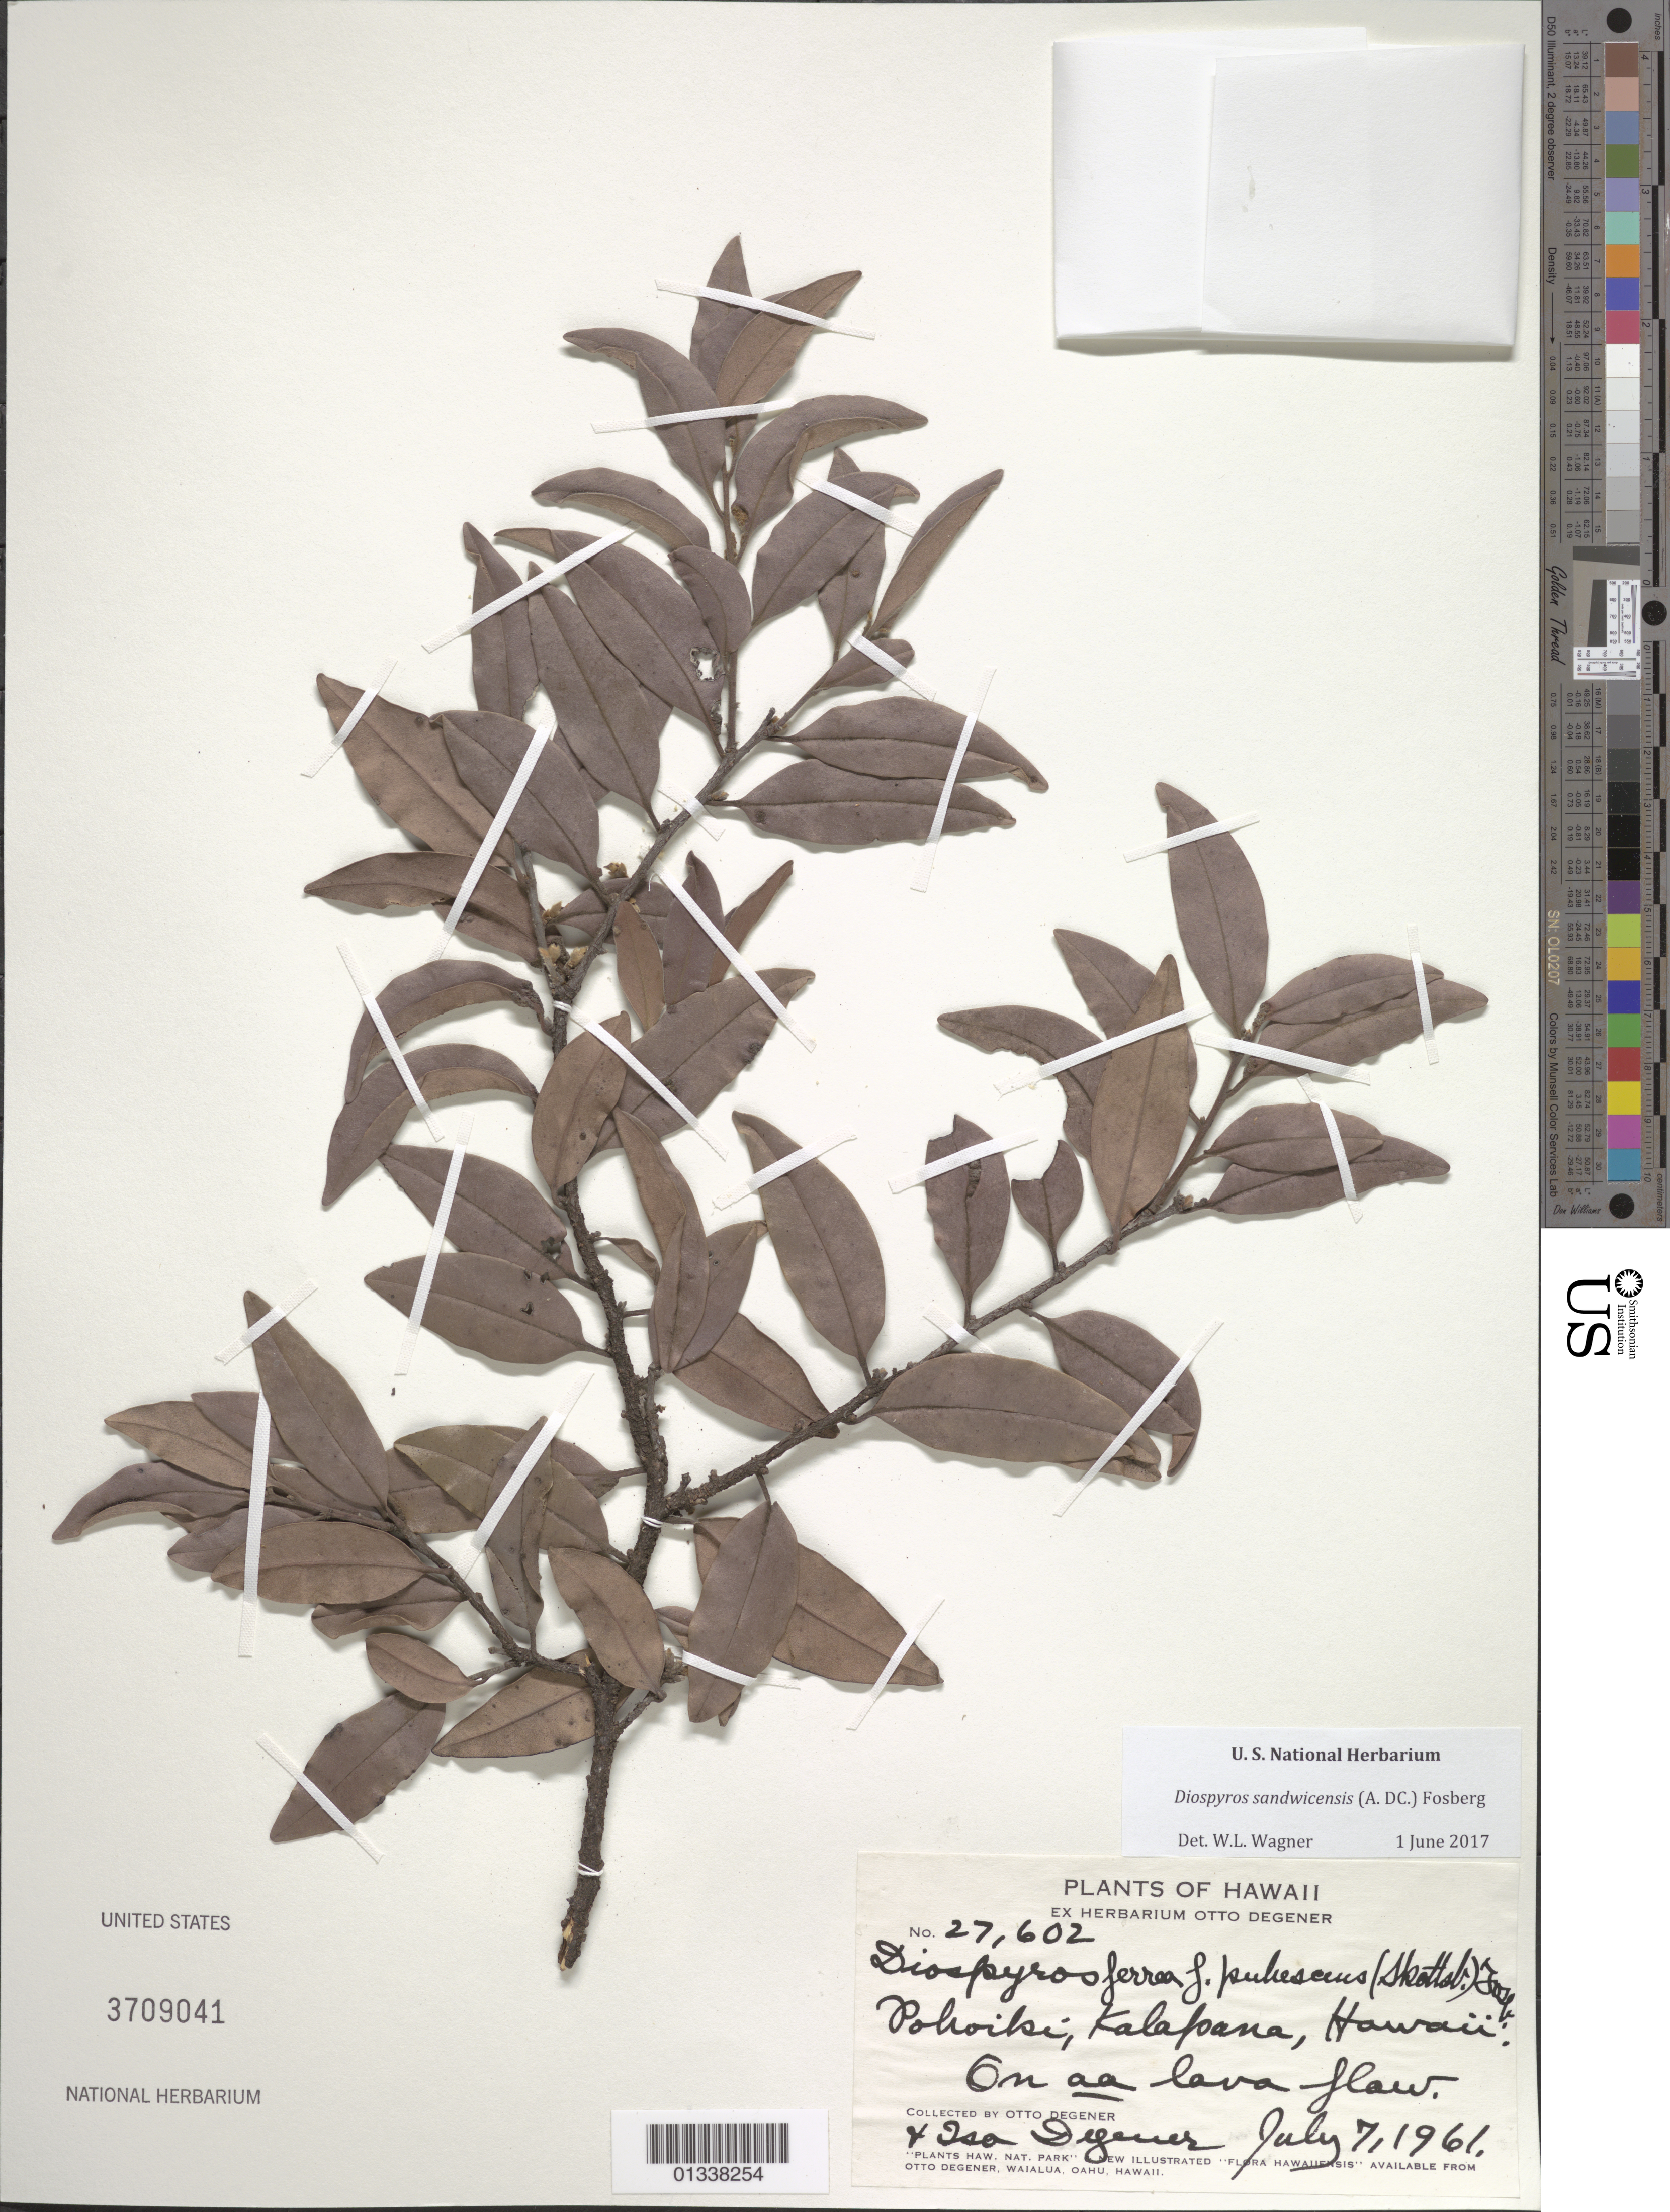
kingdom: Plantae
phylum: Tracheophyta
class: Magnoliopsida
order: Ericales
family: Ebenaceae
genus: Diospyros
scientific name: Diospyros sandwicensis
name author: (A. DC.) Fosberg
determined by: Wagner, W. L., (BOT), Smithsonian Institution - National Museum of Natural History (UNITED STATES)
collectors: O. Degener & I. Degener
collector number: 27602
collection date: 1961-07-07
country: United States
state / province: Hawaii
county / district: Hawaii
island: Hawaii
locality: Pohoiki, Kalapana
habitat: On aa lava flow.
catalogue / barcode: US 3709041